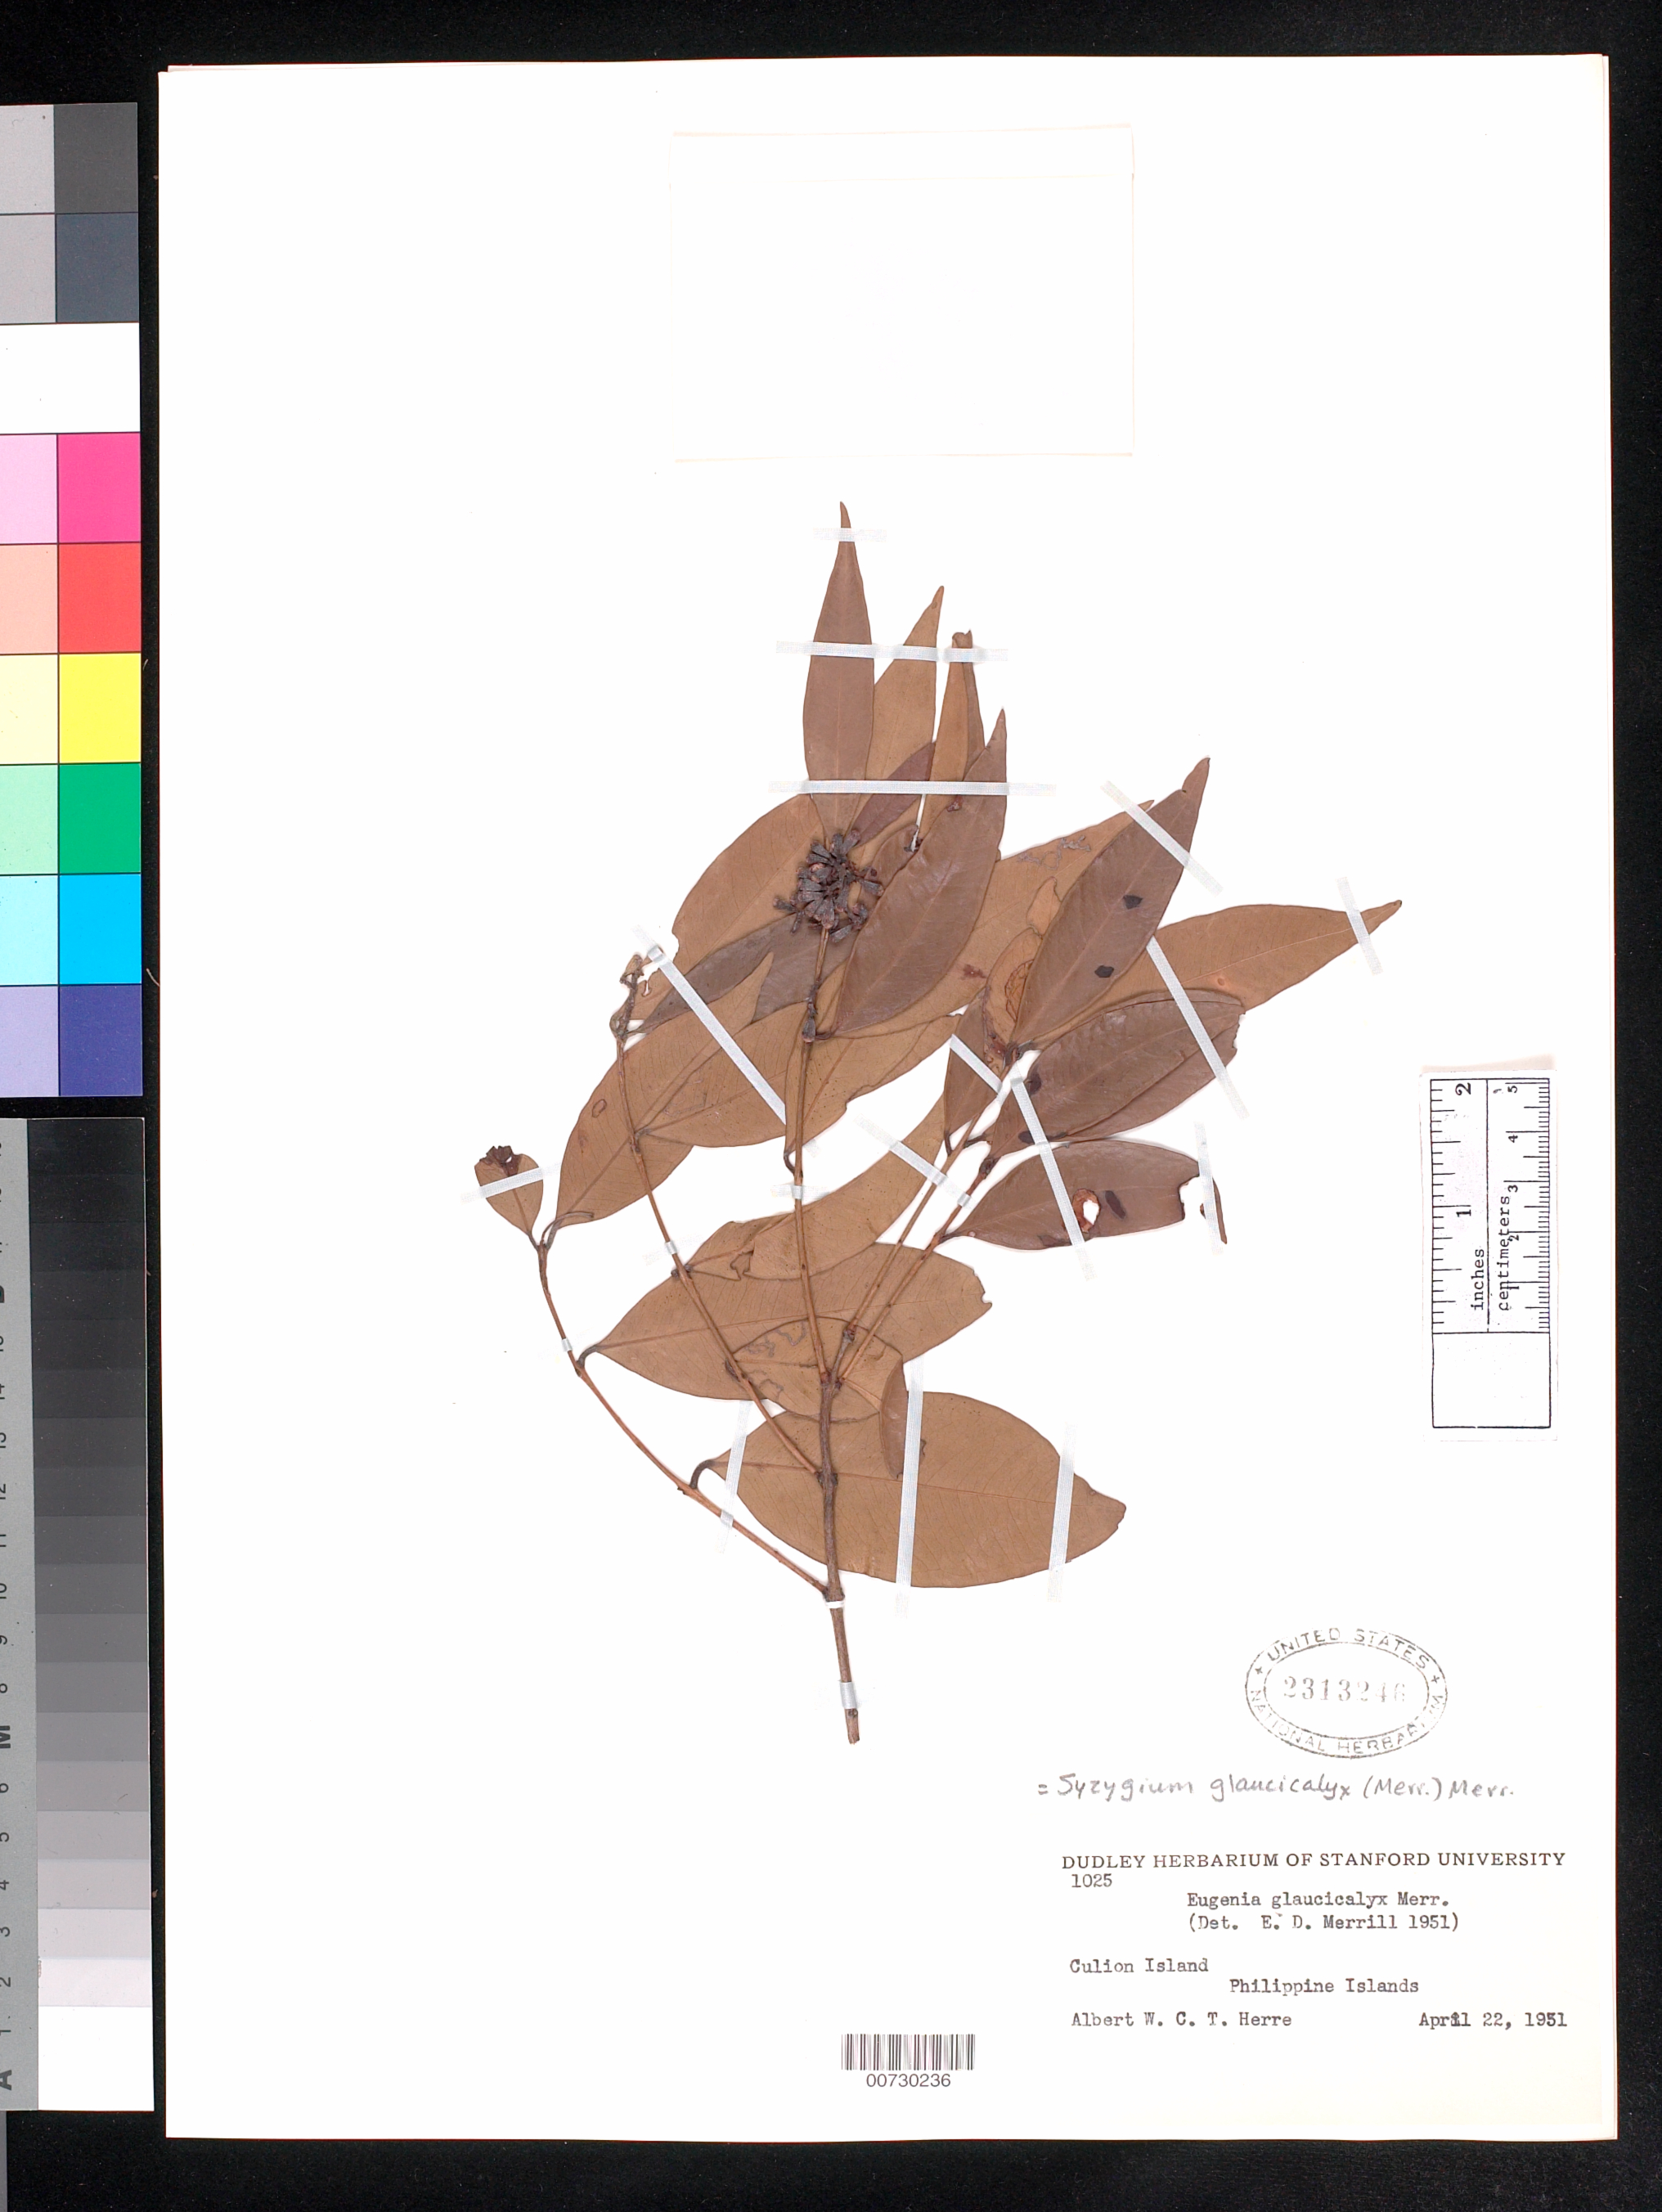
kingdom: Plantae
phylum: Tracheophyta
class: Magnoliopsida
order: Myrtales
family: Myrtaceae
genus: Syzygium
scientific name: Syzygium glaucicalyx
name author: (Merr.) Merr.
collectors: A. W. Herre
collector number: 1025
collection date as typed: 22 Apr 1931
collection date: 1931-04-22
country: Philippines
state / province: Mimaropa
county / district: Palawan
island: Culion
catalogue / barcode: US 2313246